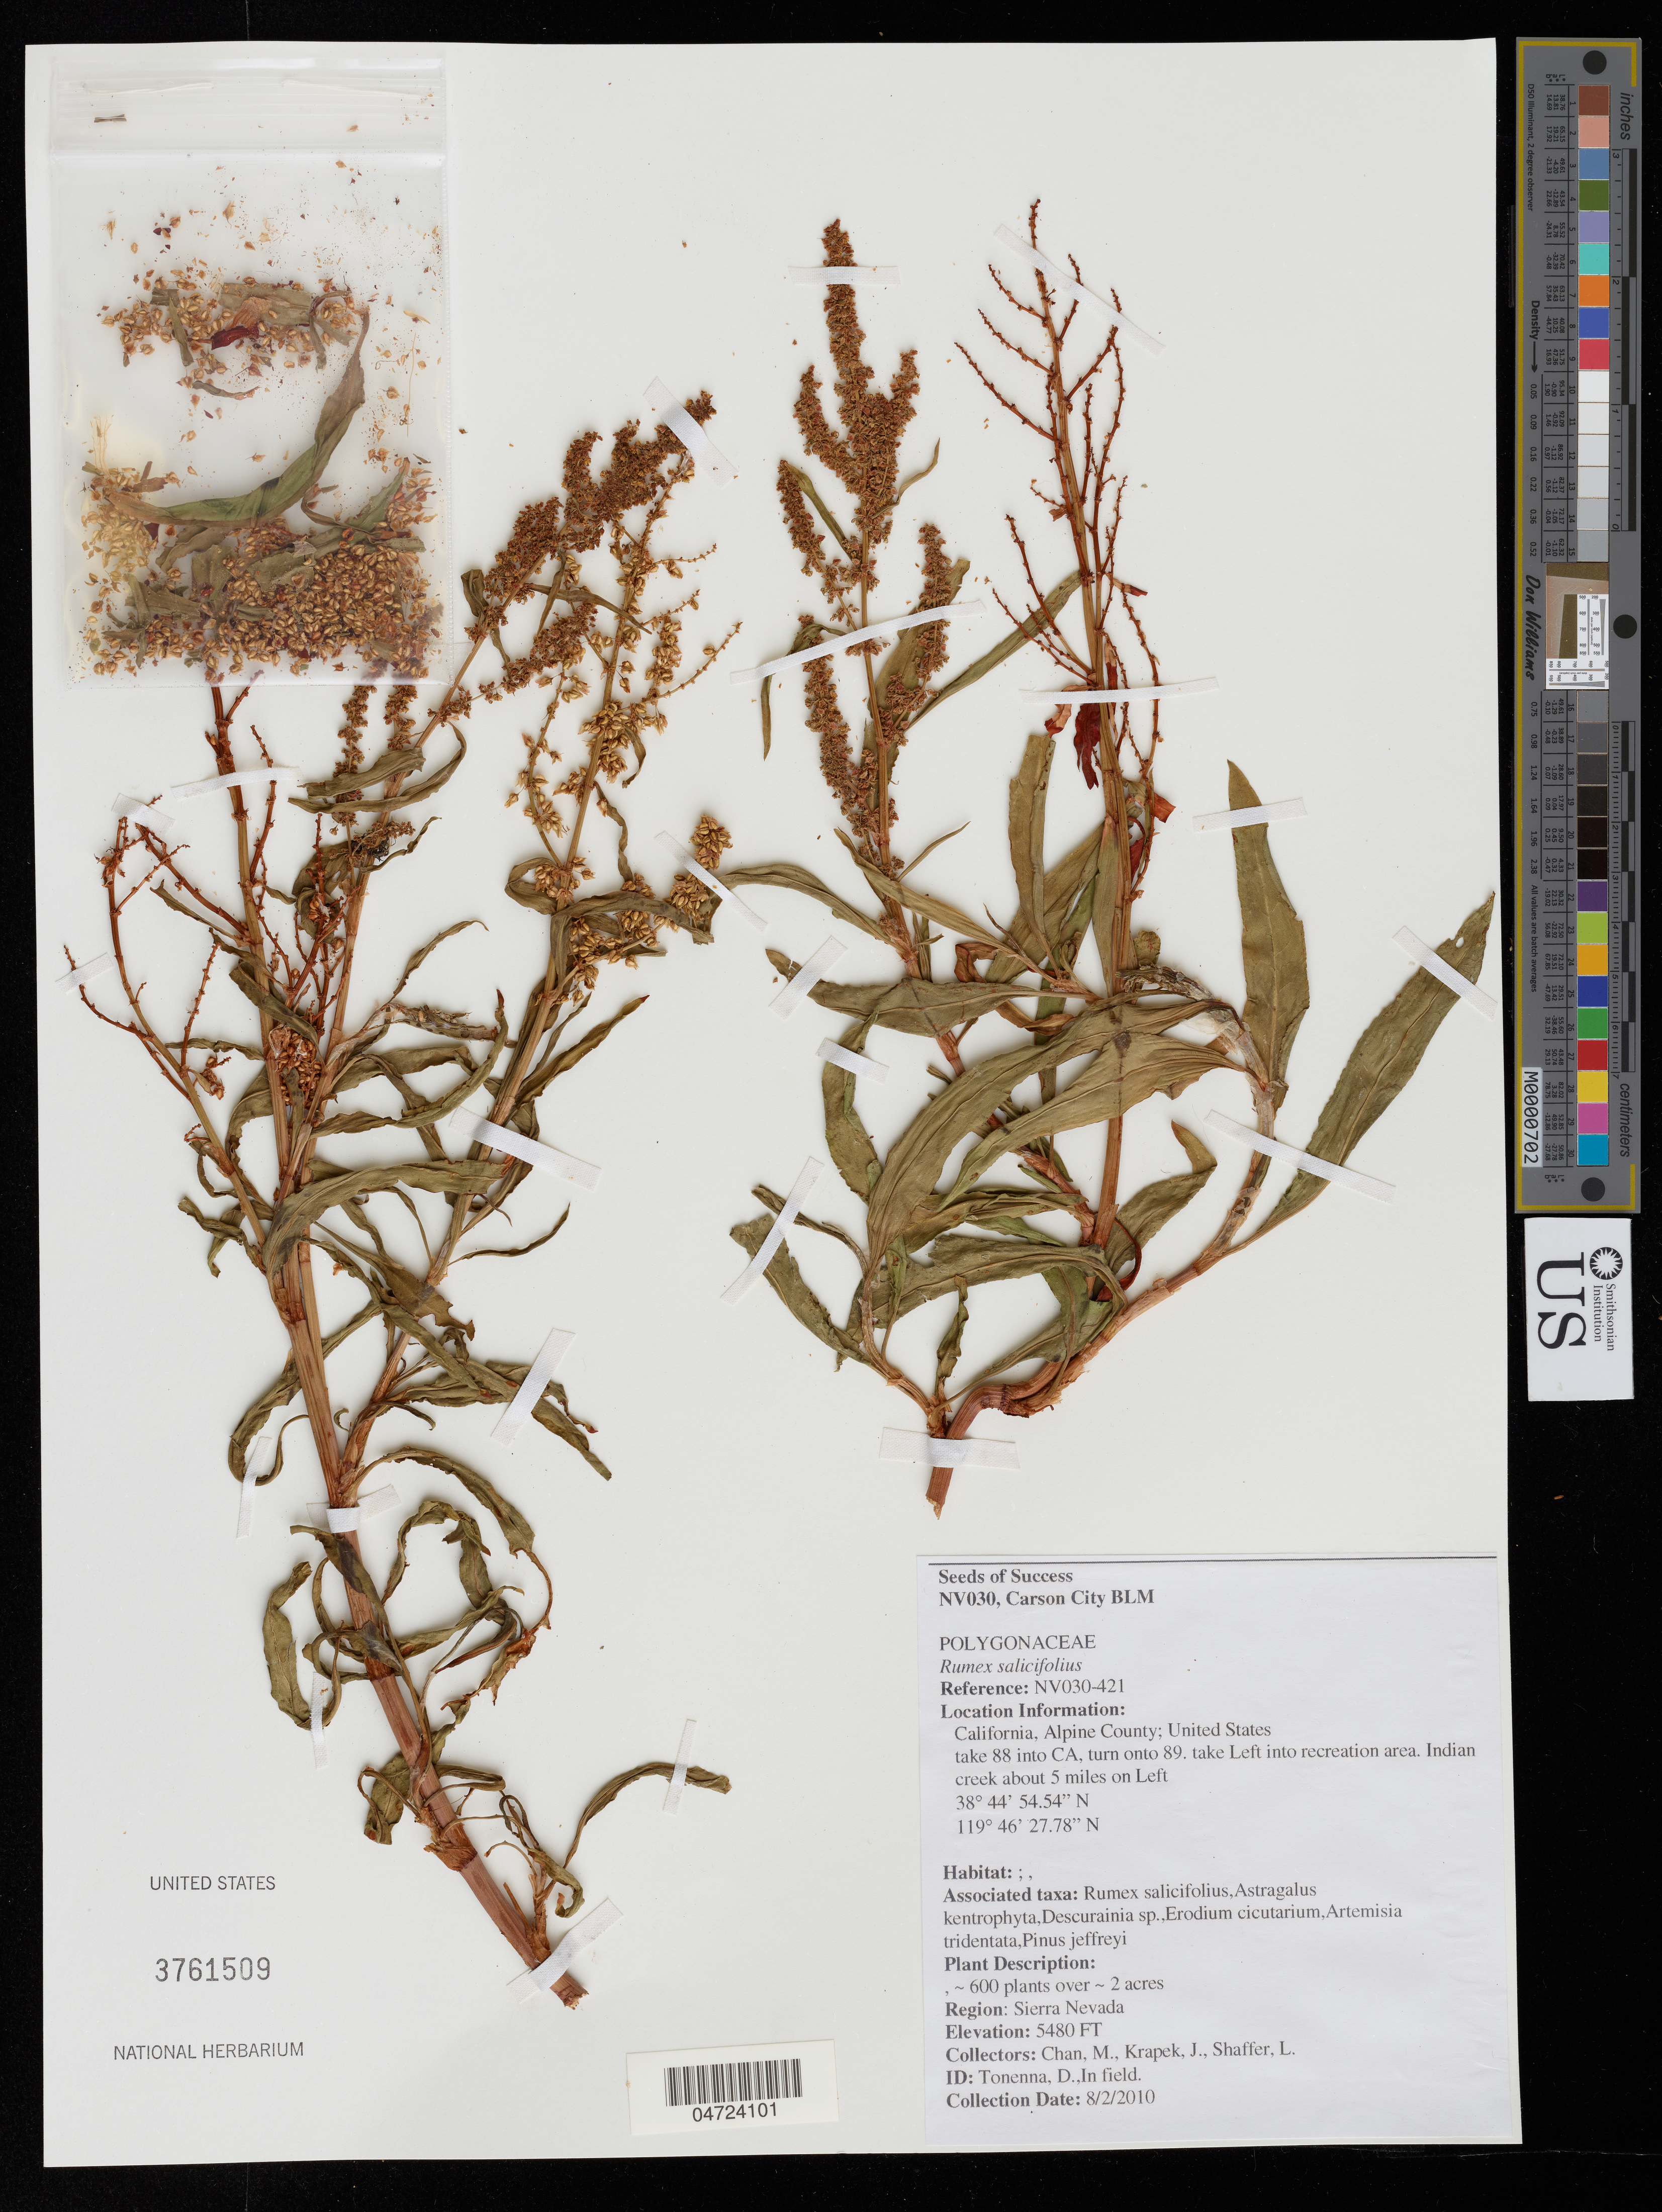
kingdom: Plantae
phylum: Tracheophyta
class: Magnoliopsida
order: Caryophyllales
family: Polygonaceae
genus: Rumex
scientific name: Rumex salicifolius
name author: Weinm.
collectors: M. Chan, J. Krapek & L. Shaffer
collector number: NV030-421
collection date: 2010-08-02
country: United States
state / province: California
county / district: Alpine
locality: Alpine County. Take 88 into CA, turn onto 89. take Left into recreation area. Indian creek about 5 miles on Left. Region: Sierra Nevada.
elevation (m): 1670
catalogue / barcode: US 3761509